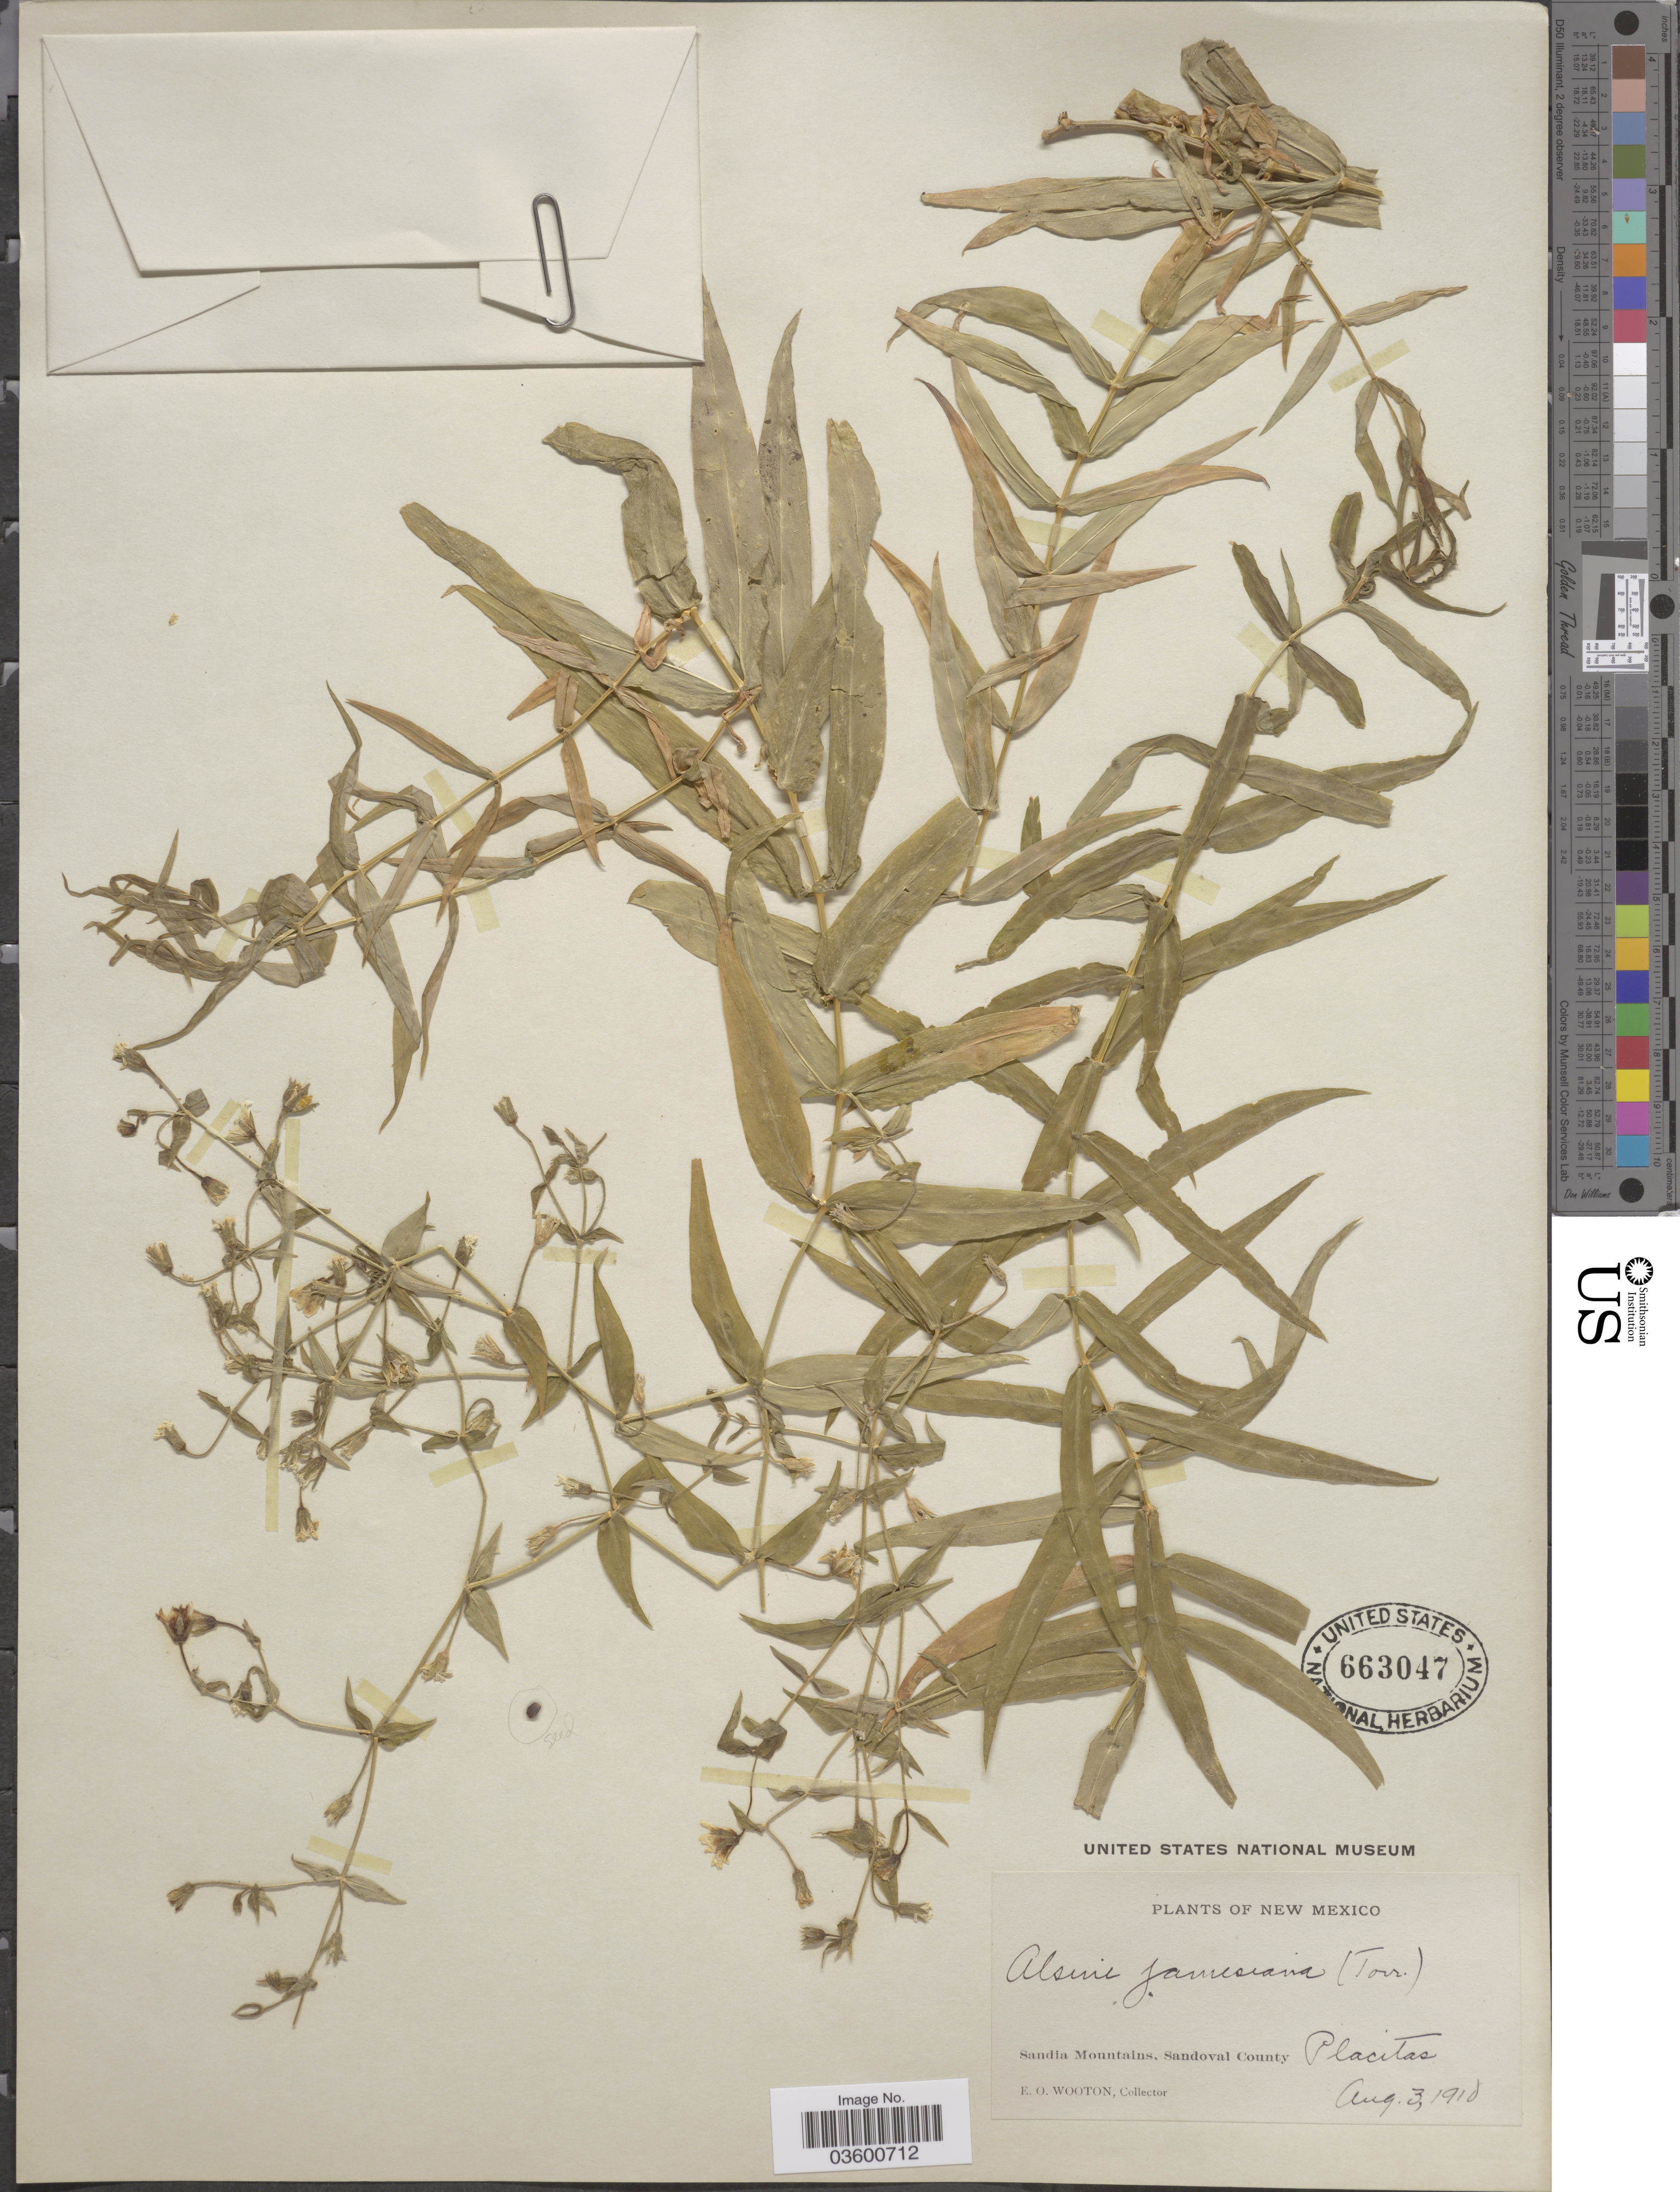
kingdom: Plantae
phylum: Tracheophyta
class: Magnoliopsida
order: Caryophyllales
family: Caryophyllaceae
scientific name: Torreyostellaria jamesiana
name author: (Torr.) Gang Yao et al.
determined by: Strong, M. T., (US), Smithsonian Institution - National Museum of Natural History (UNITED STATES)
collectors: E. O. Wooton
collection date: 1910-08-03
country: United States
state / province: New Mexico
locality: Sandia Mountains, Sandoval County. Placitas.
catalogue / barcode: US 663047